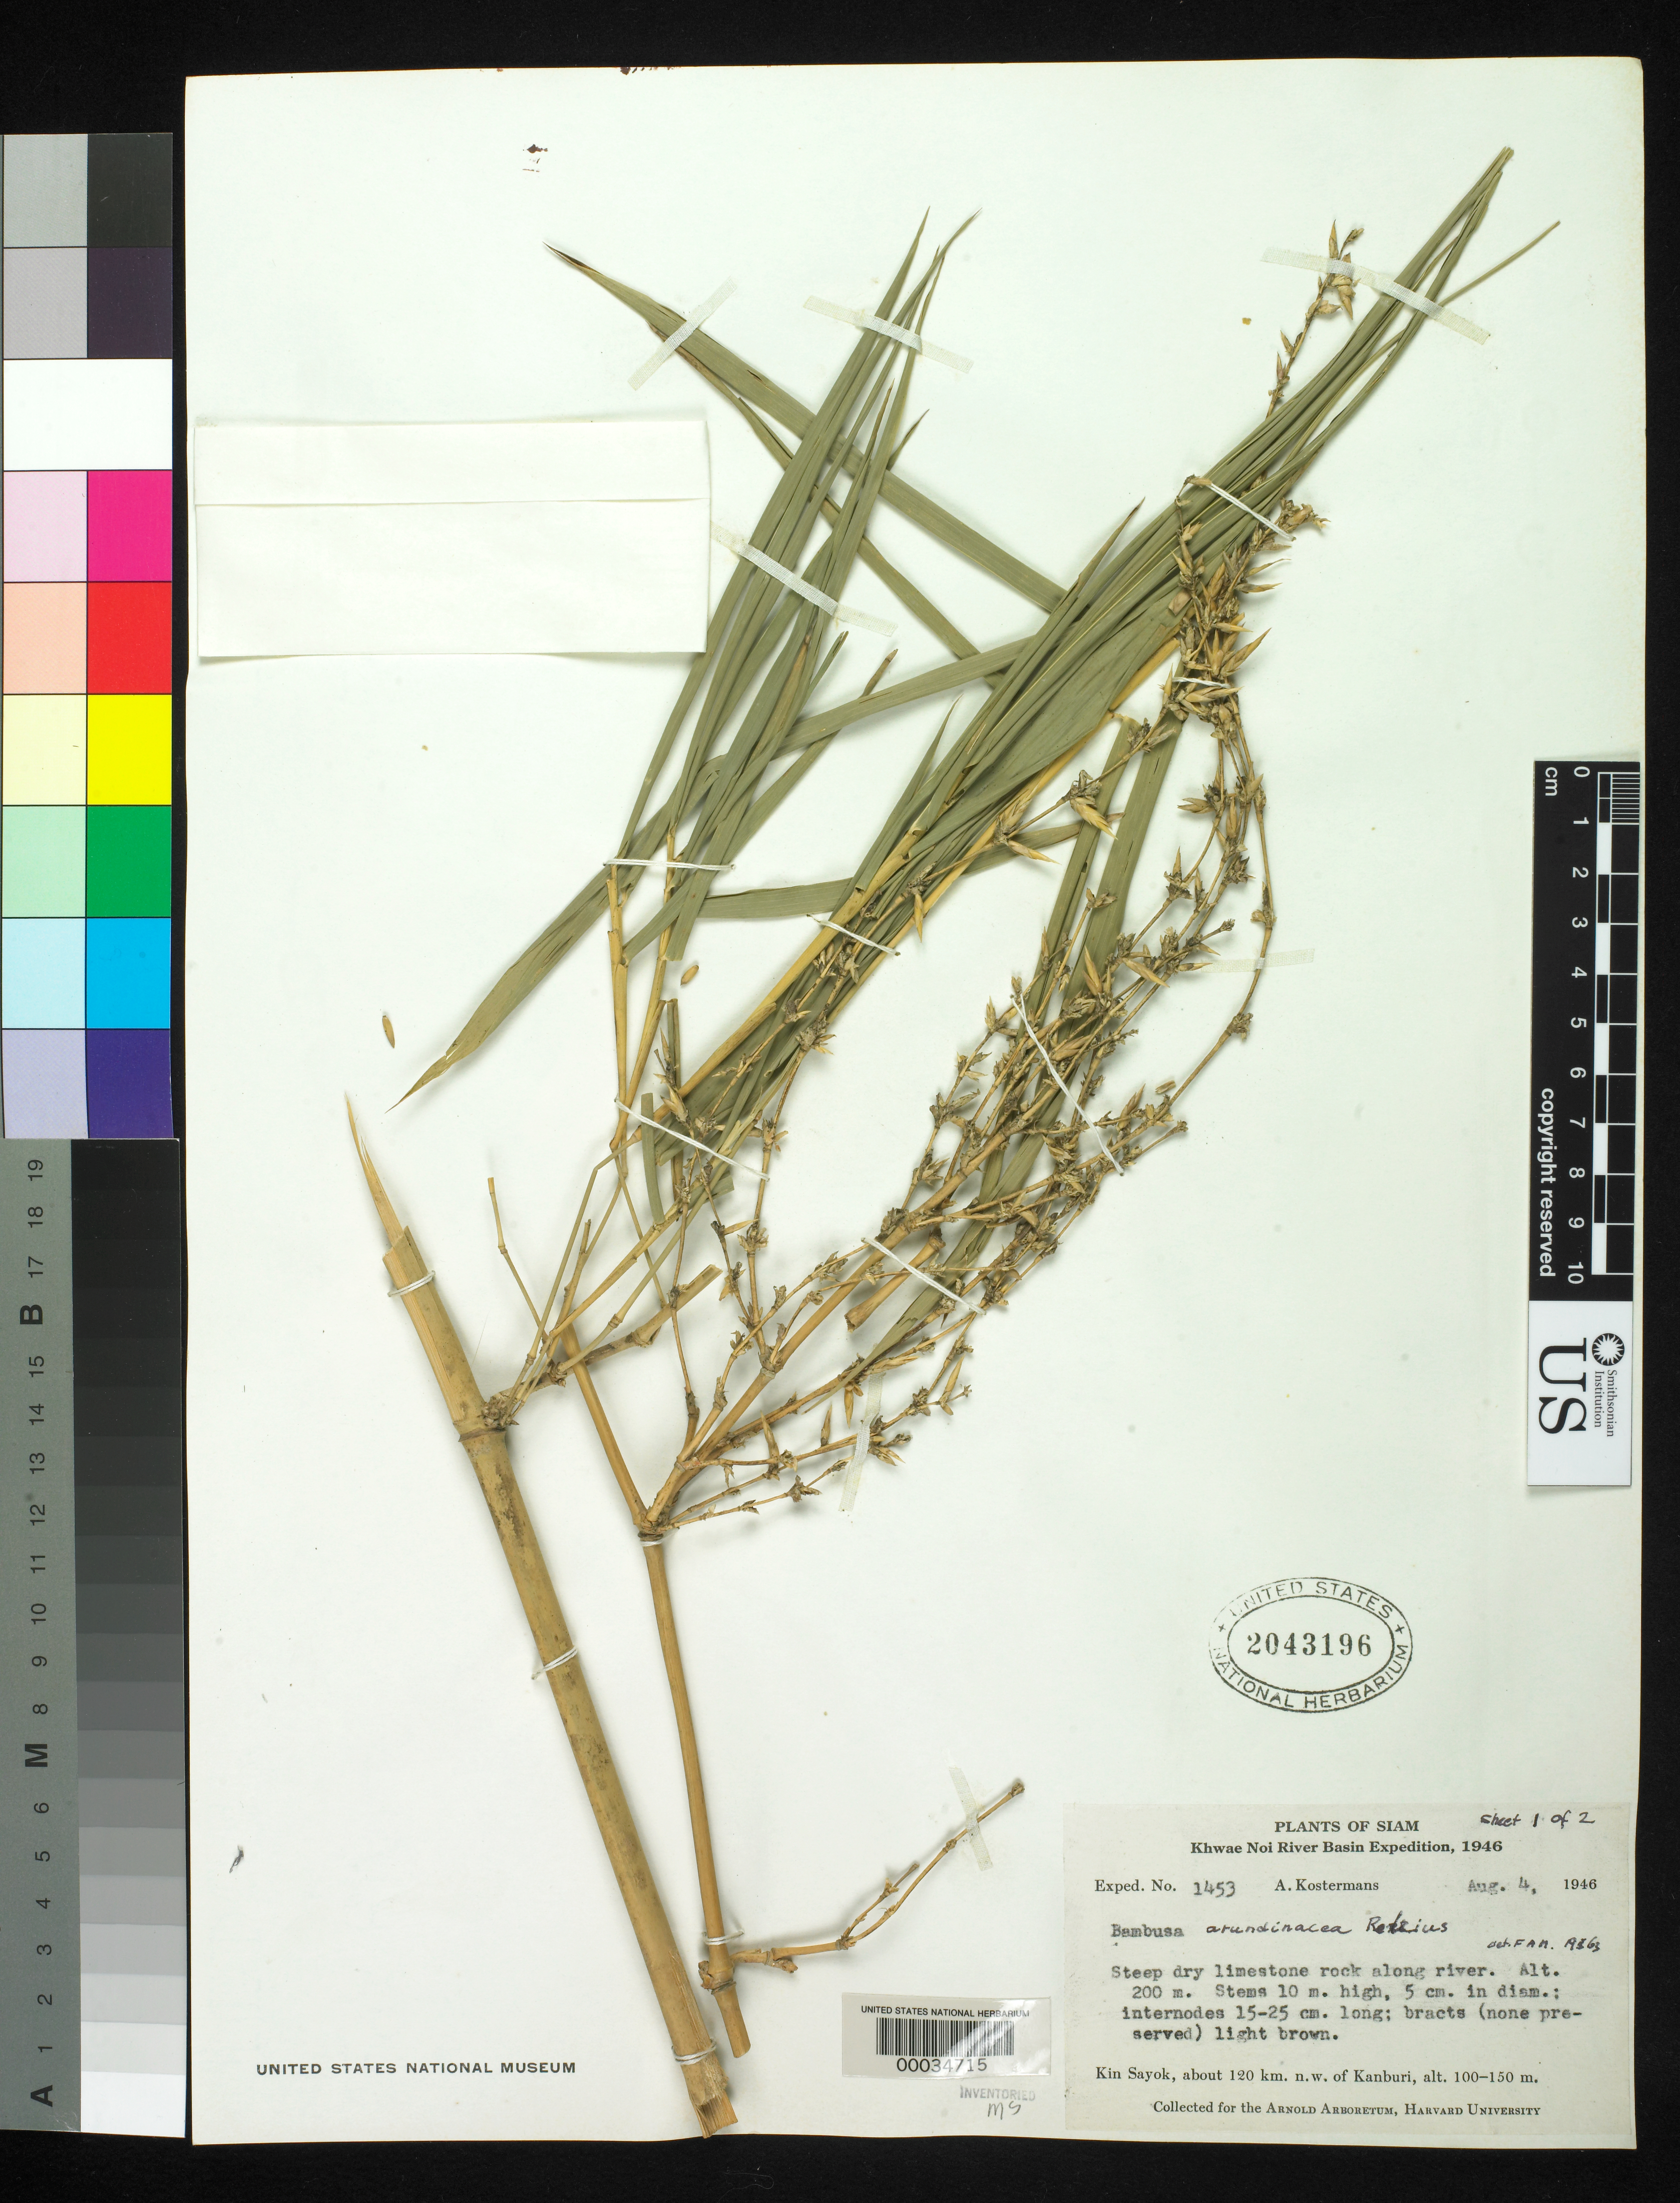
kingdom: Plantae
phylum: Tracheophyta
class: Liliopsida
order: Poales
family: Poaceae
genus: Bambusa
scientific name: Bambusa bambos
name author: (L.) Voss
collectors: A. J. G. Kostermans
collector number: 1453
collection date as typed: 04 Aug 1946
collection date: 1946-08-04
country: Thailand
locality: Kin sayok, kanburi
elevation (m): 200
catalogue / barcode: US 2043196